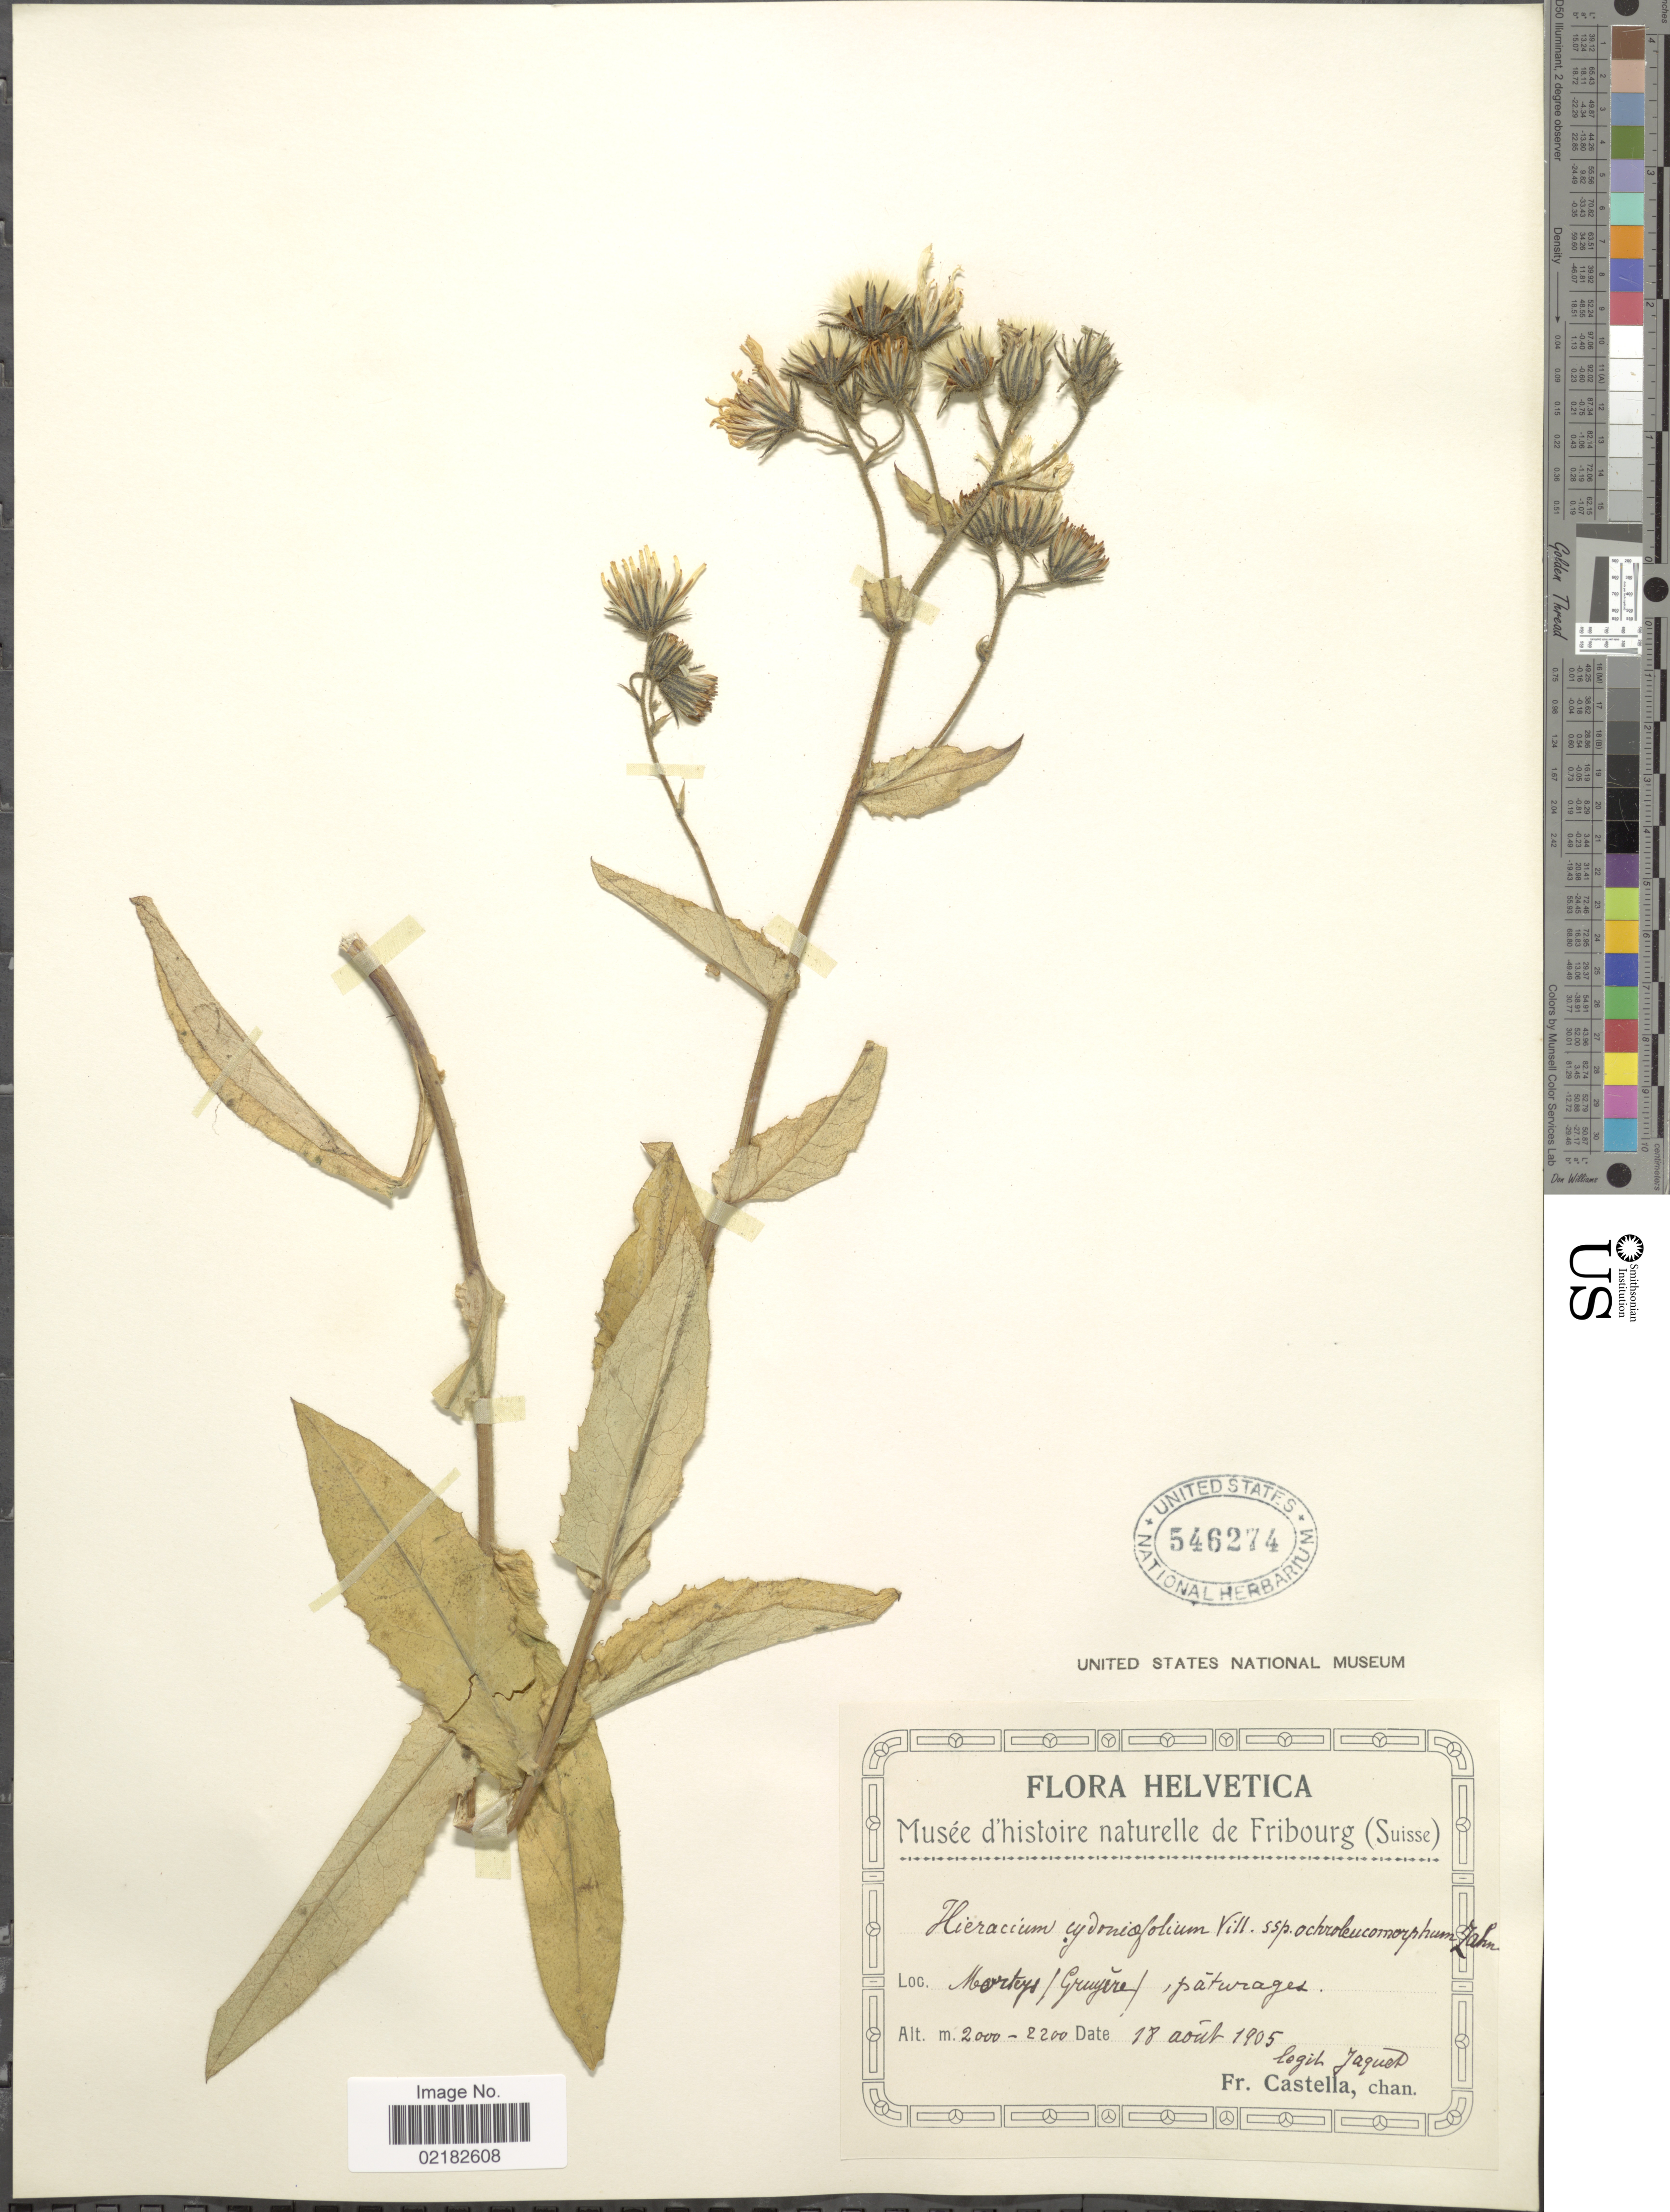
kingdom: Plantae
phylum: Tracheophyta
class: Magnoliopsida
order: Asterales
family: Asteraceae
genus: Hieracium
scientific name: Hieracium cydoniifolium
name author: Vill.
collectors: -. Jaquet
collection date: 1905-08-18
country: Switzerland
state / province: Fribourg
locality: Helvetica, Morteys (Gruyere).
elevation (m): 2000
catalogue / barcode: US 546274